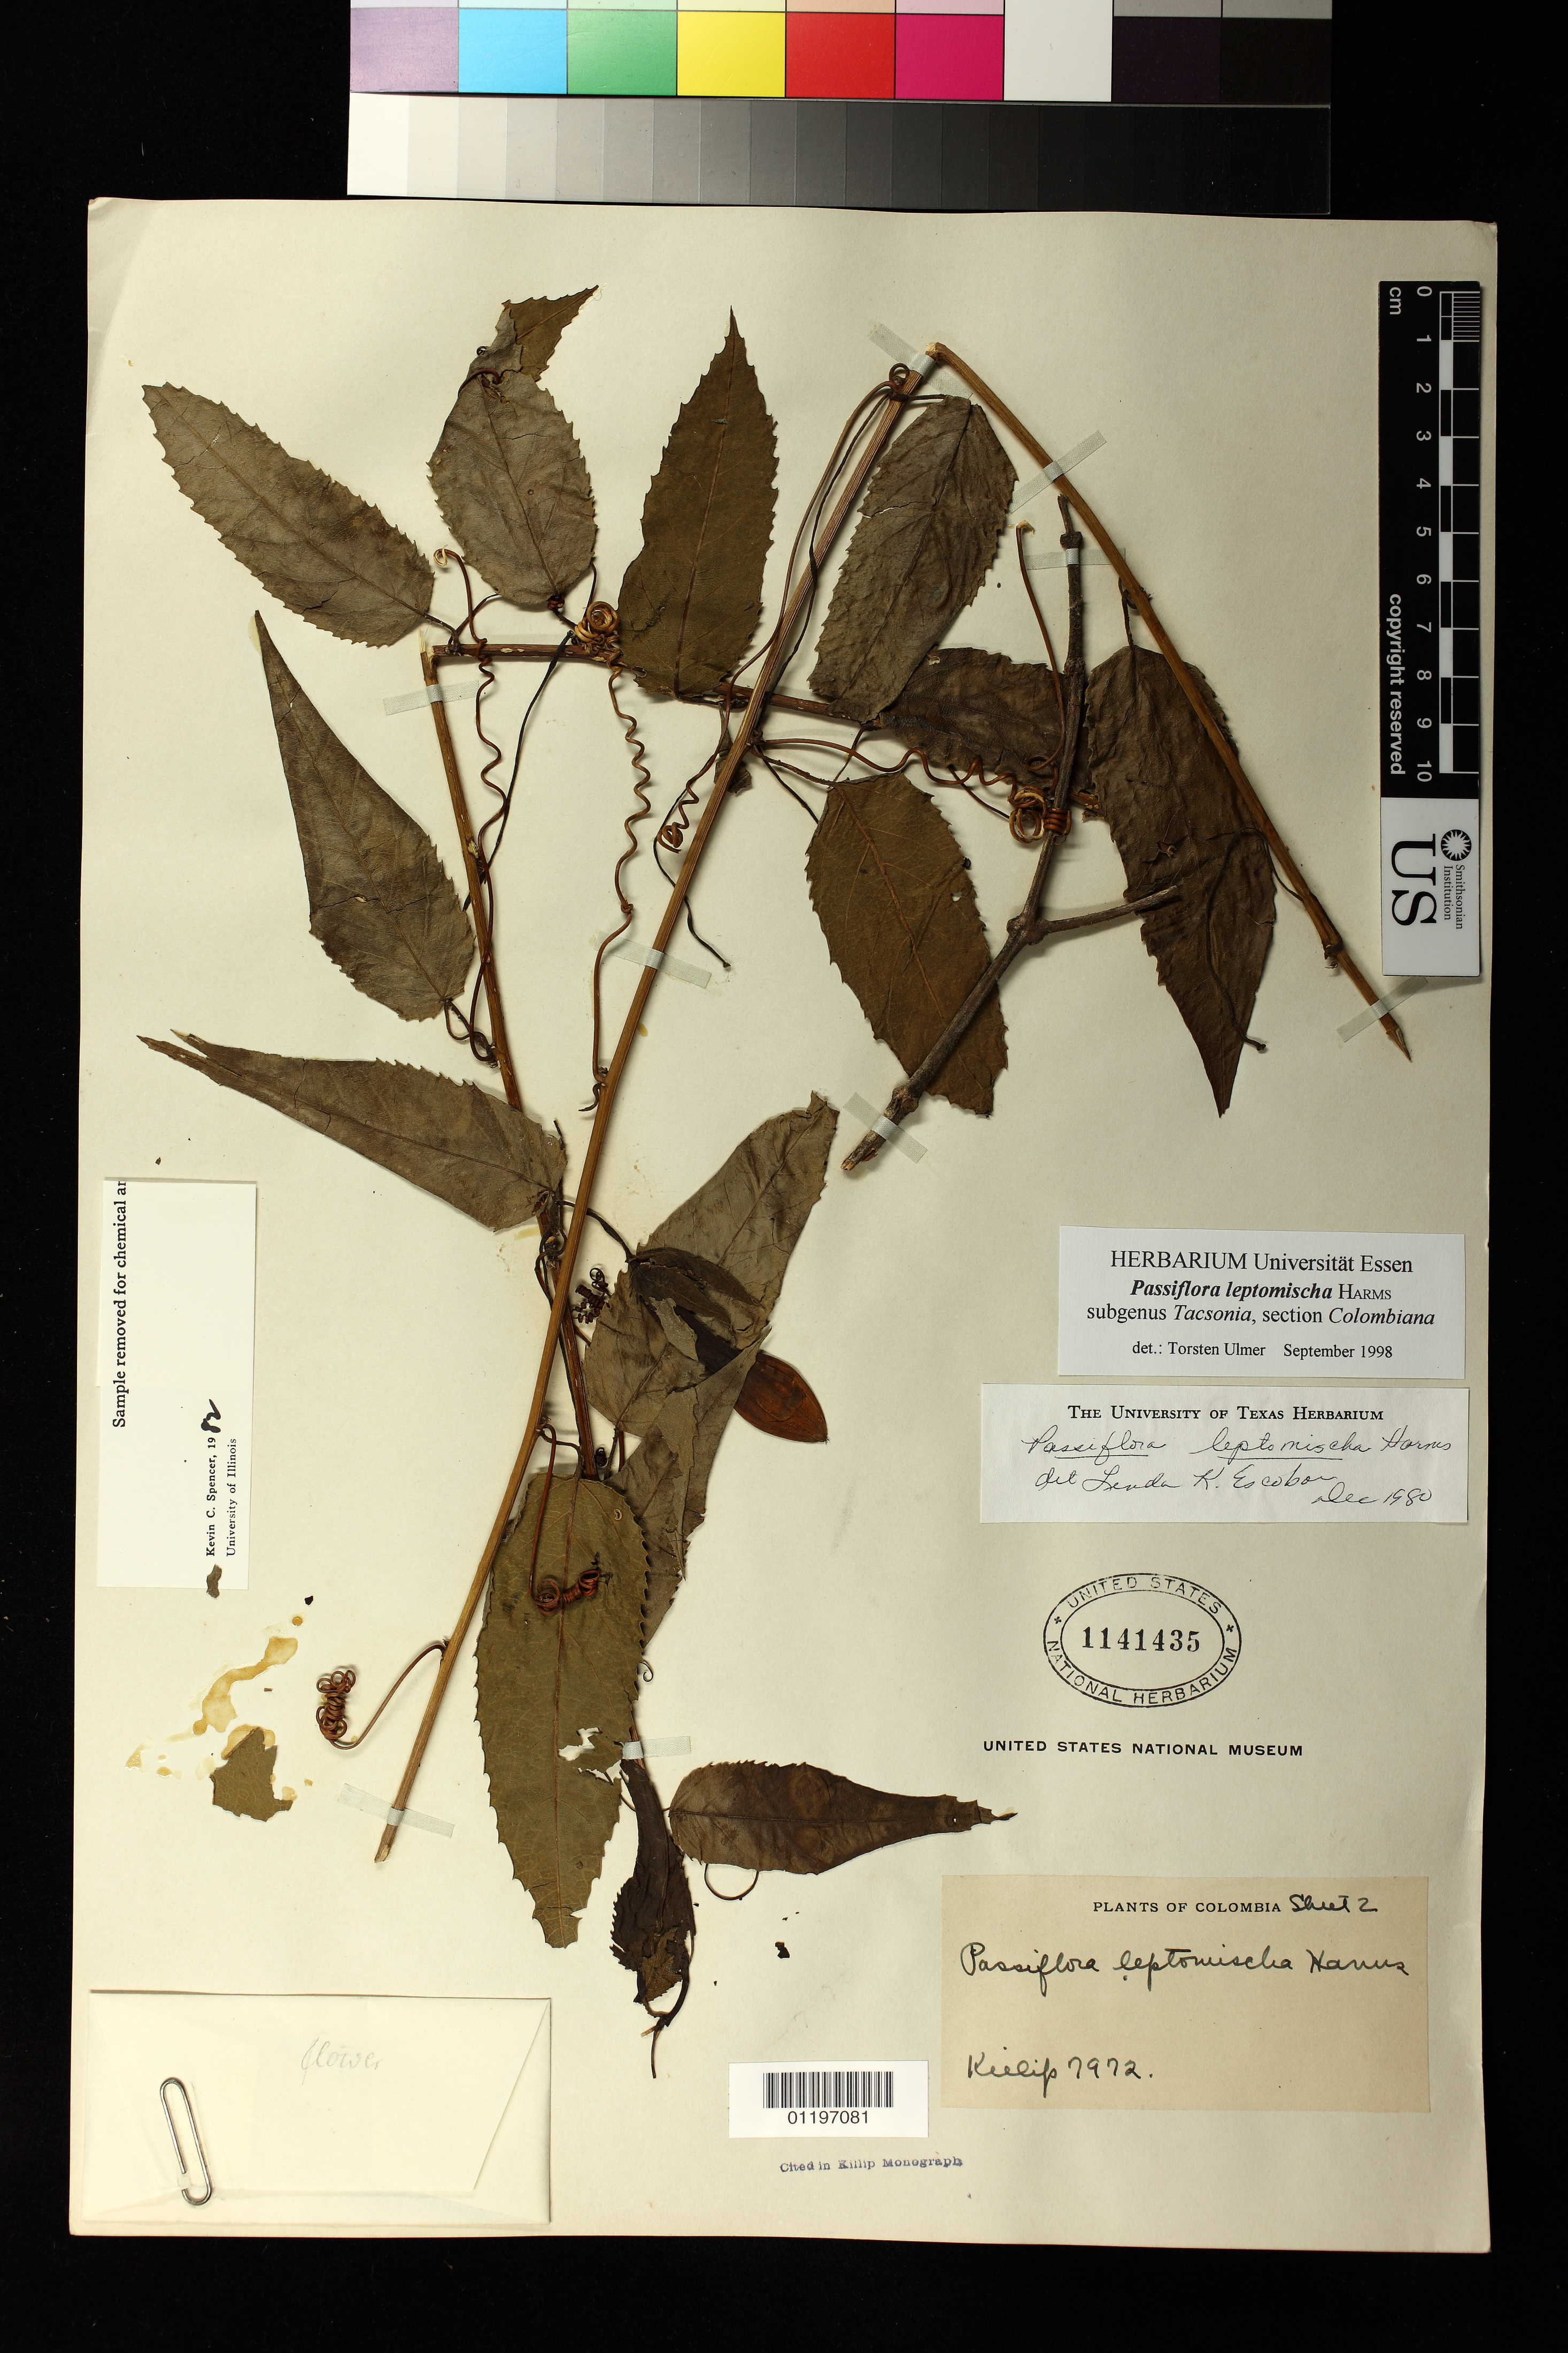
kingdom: Plantae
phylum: Tracheophyta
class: Magnoliopsida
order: Malpighiales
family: Passifloraceae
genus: Passiflora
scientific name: Passiflora leptomischa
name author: Harms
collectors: E. P. Killip & J. Cuatrecasas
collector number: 7972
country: Colombia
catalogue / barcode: US 1141435